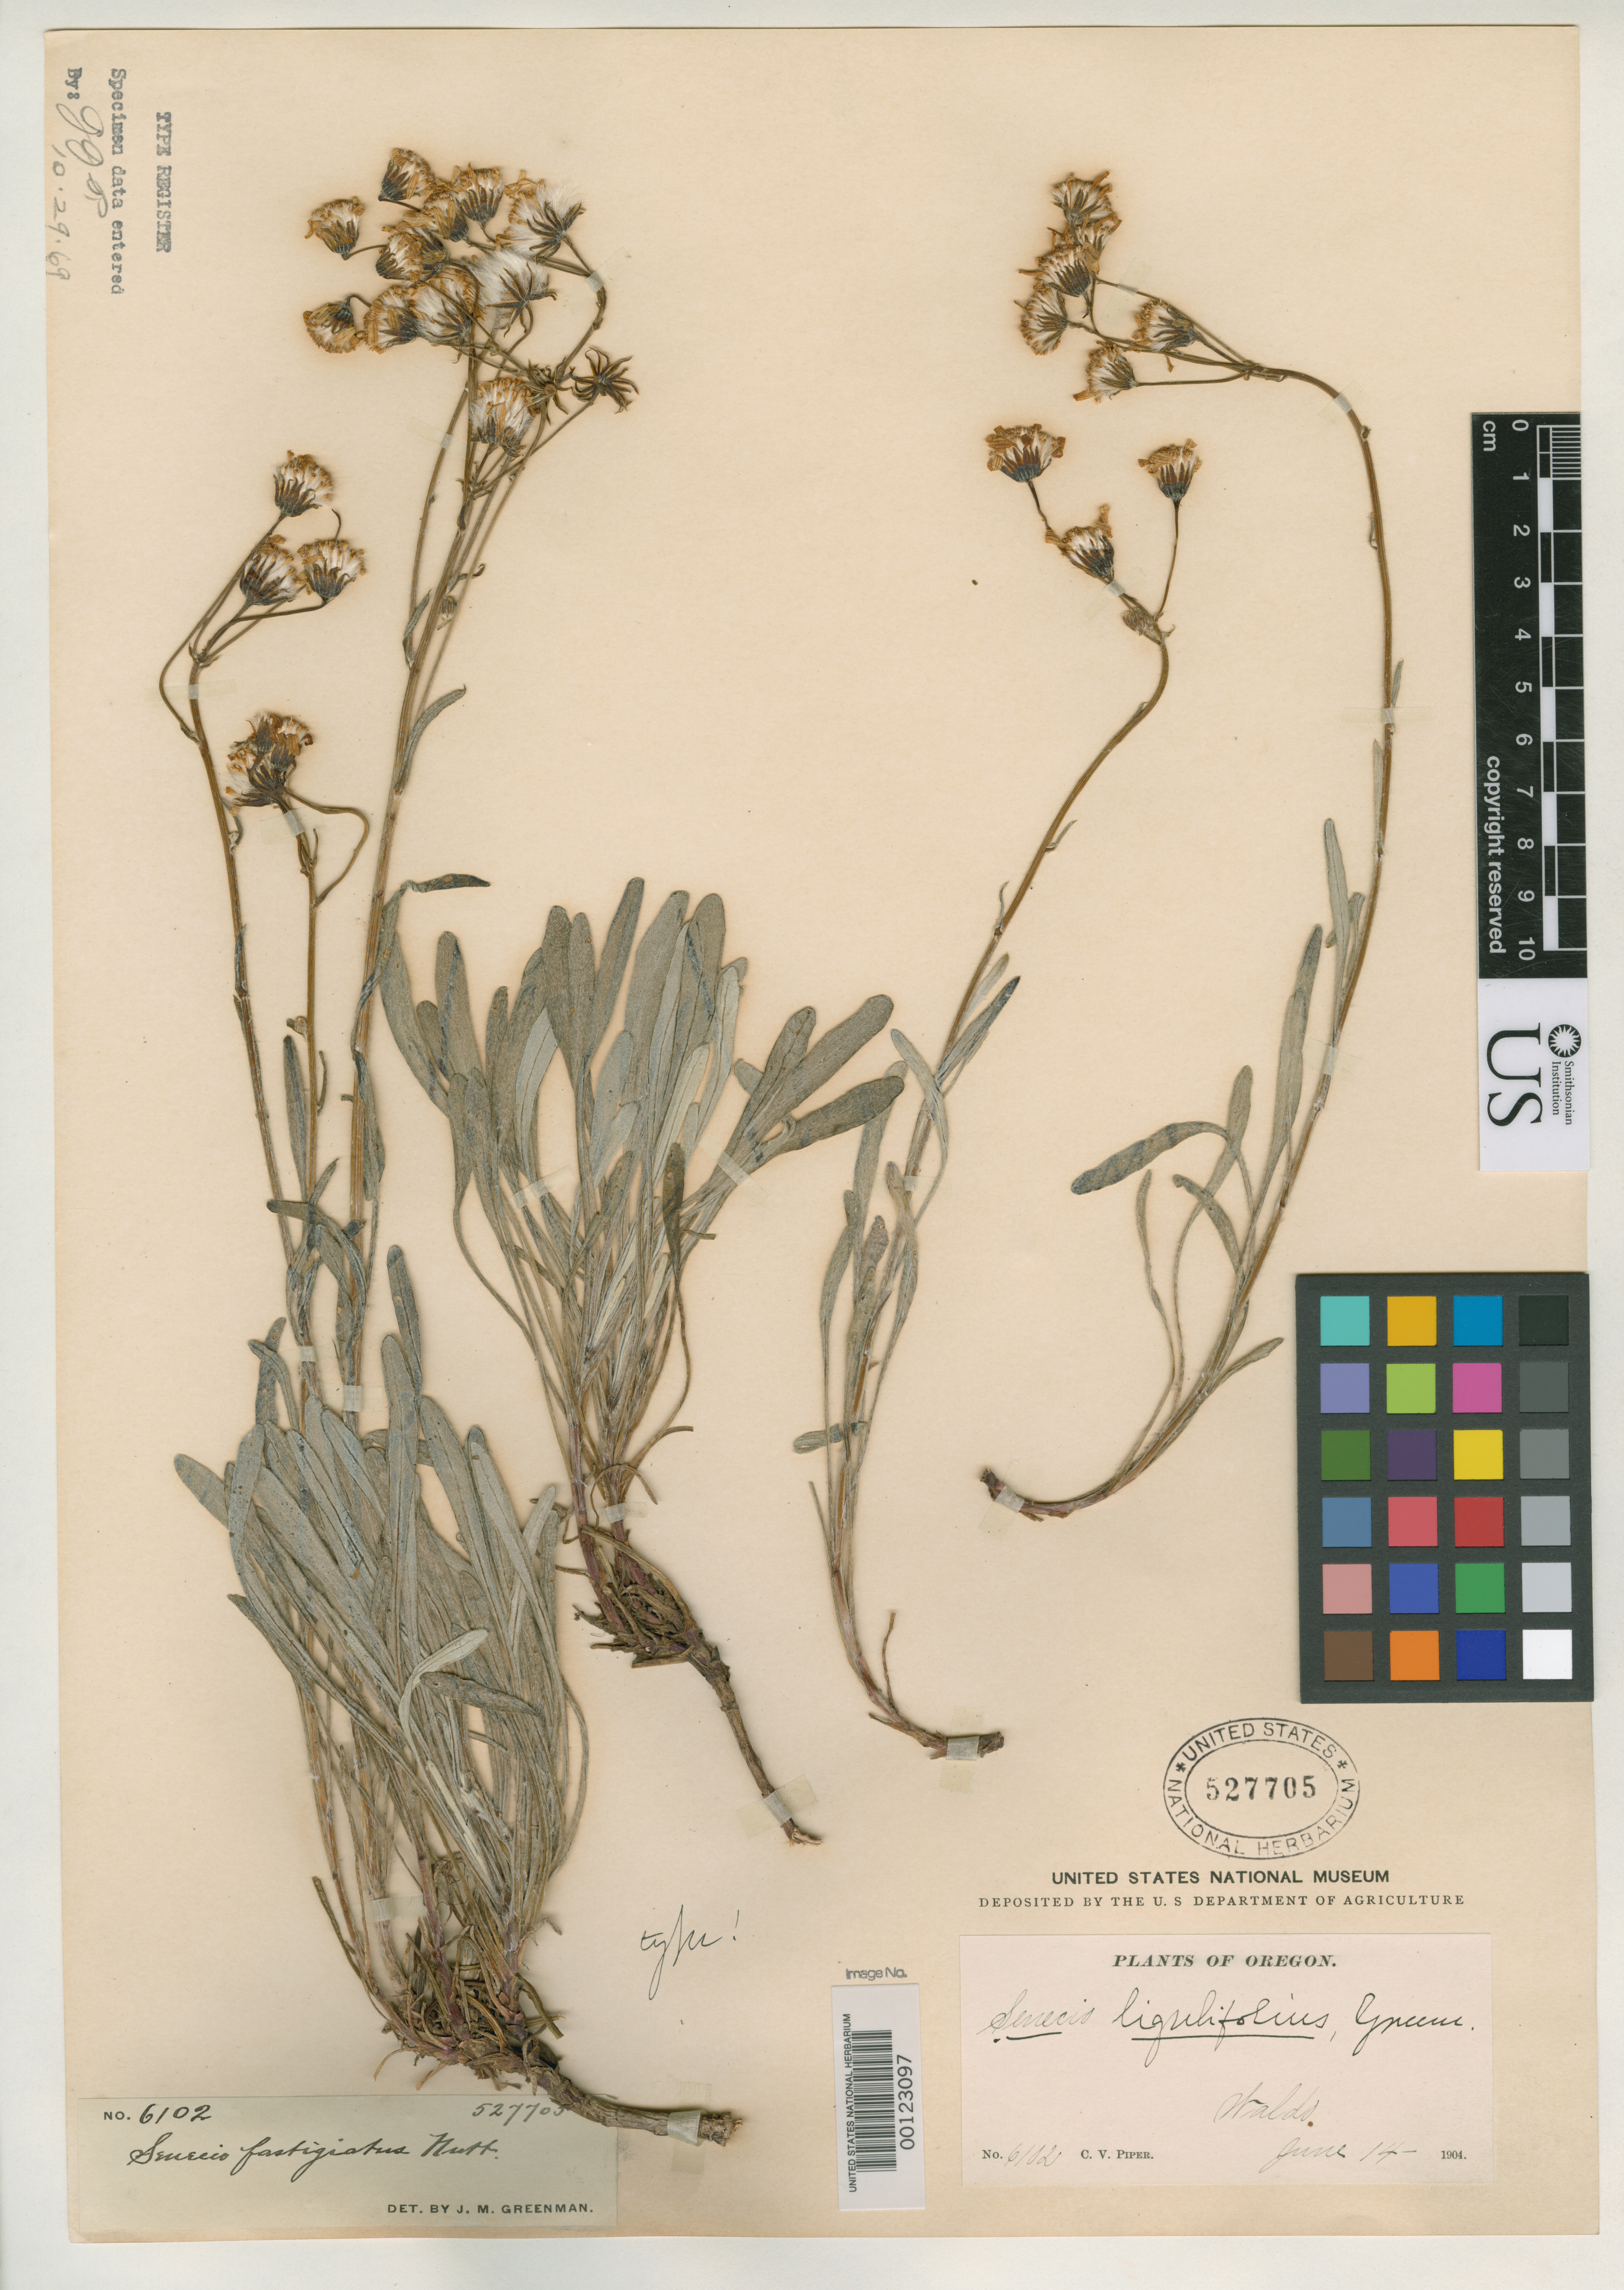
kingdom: Plantae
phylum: Tracheophyta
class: Magnoliopsida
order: Asterales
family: Asteraceae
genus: Senecio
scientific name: Senecio ligulifolius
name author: Greene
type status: Holotype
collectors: C. V. Piper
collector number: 6102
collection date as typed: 14 Jun 1904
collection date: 1904-06-14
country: United States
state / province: Oregon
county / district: Josephine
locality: Near Waldo.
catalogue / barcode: US 527705